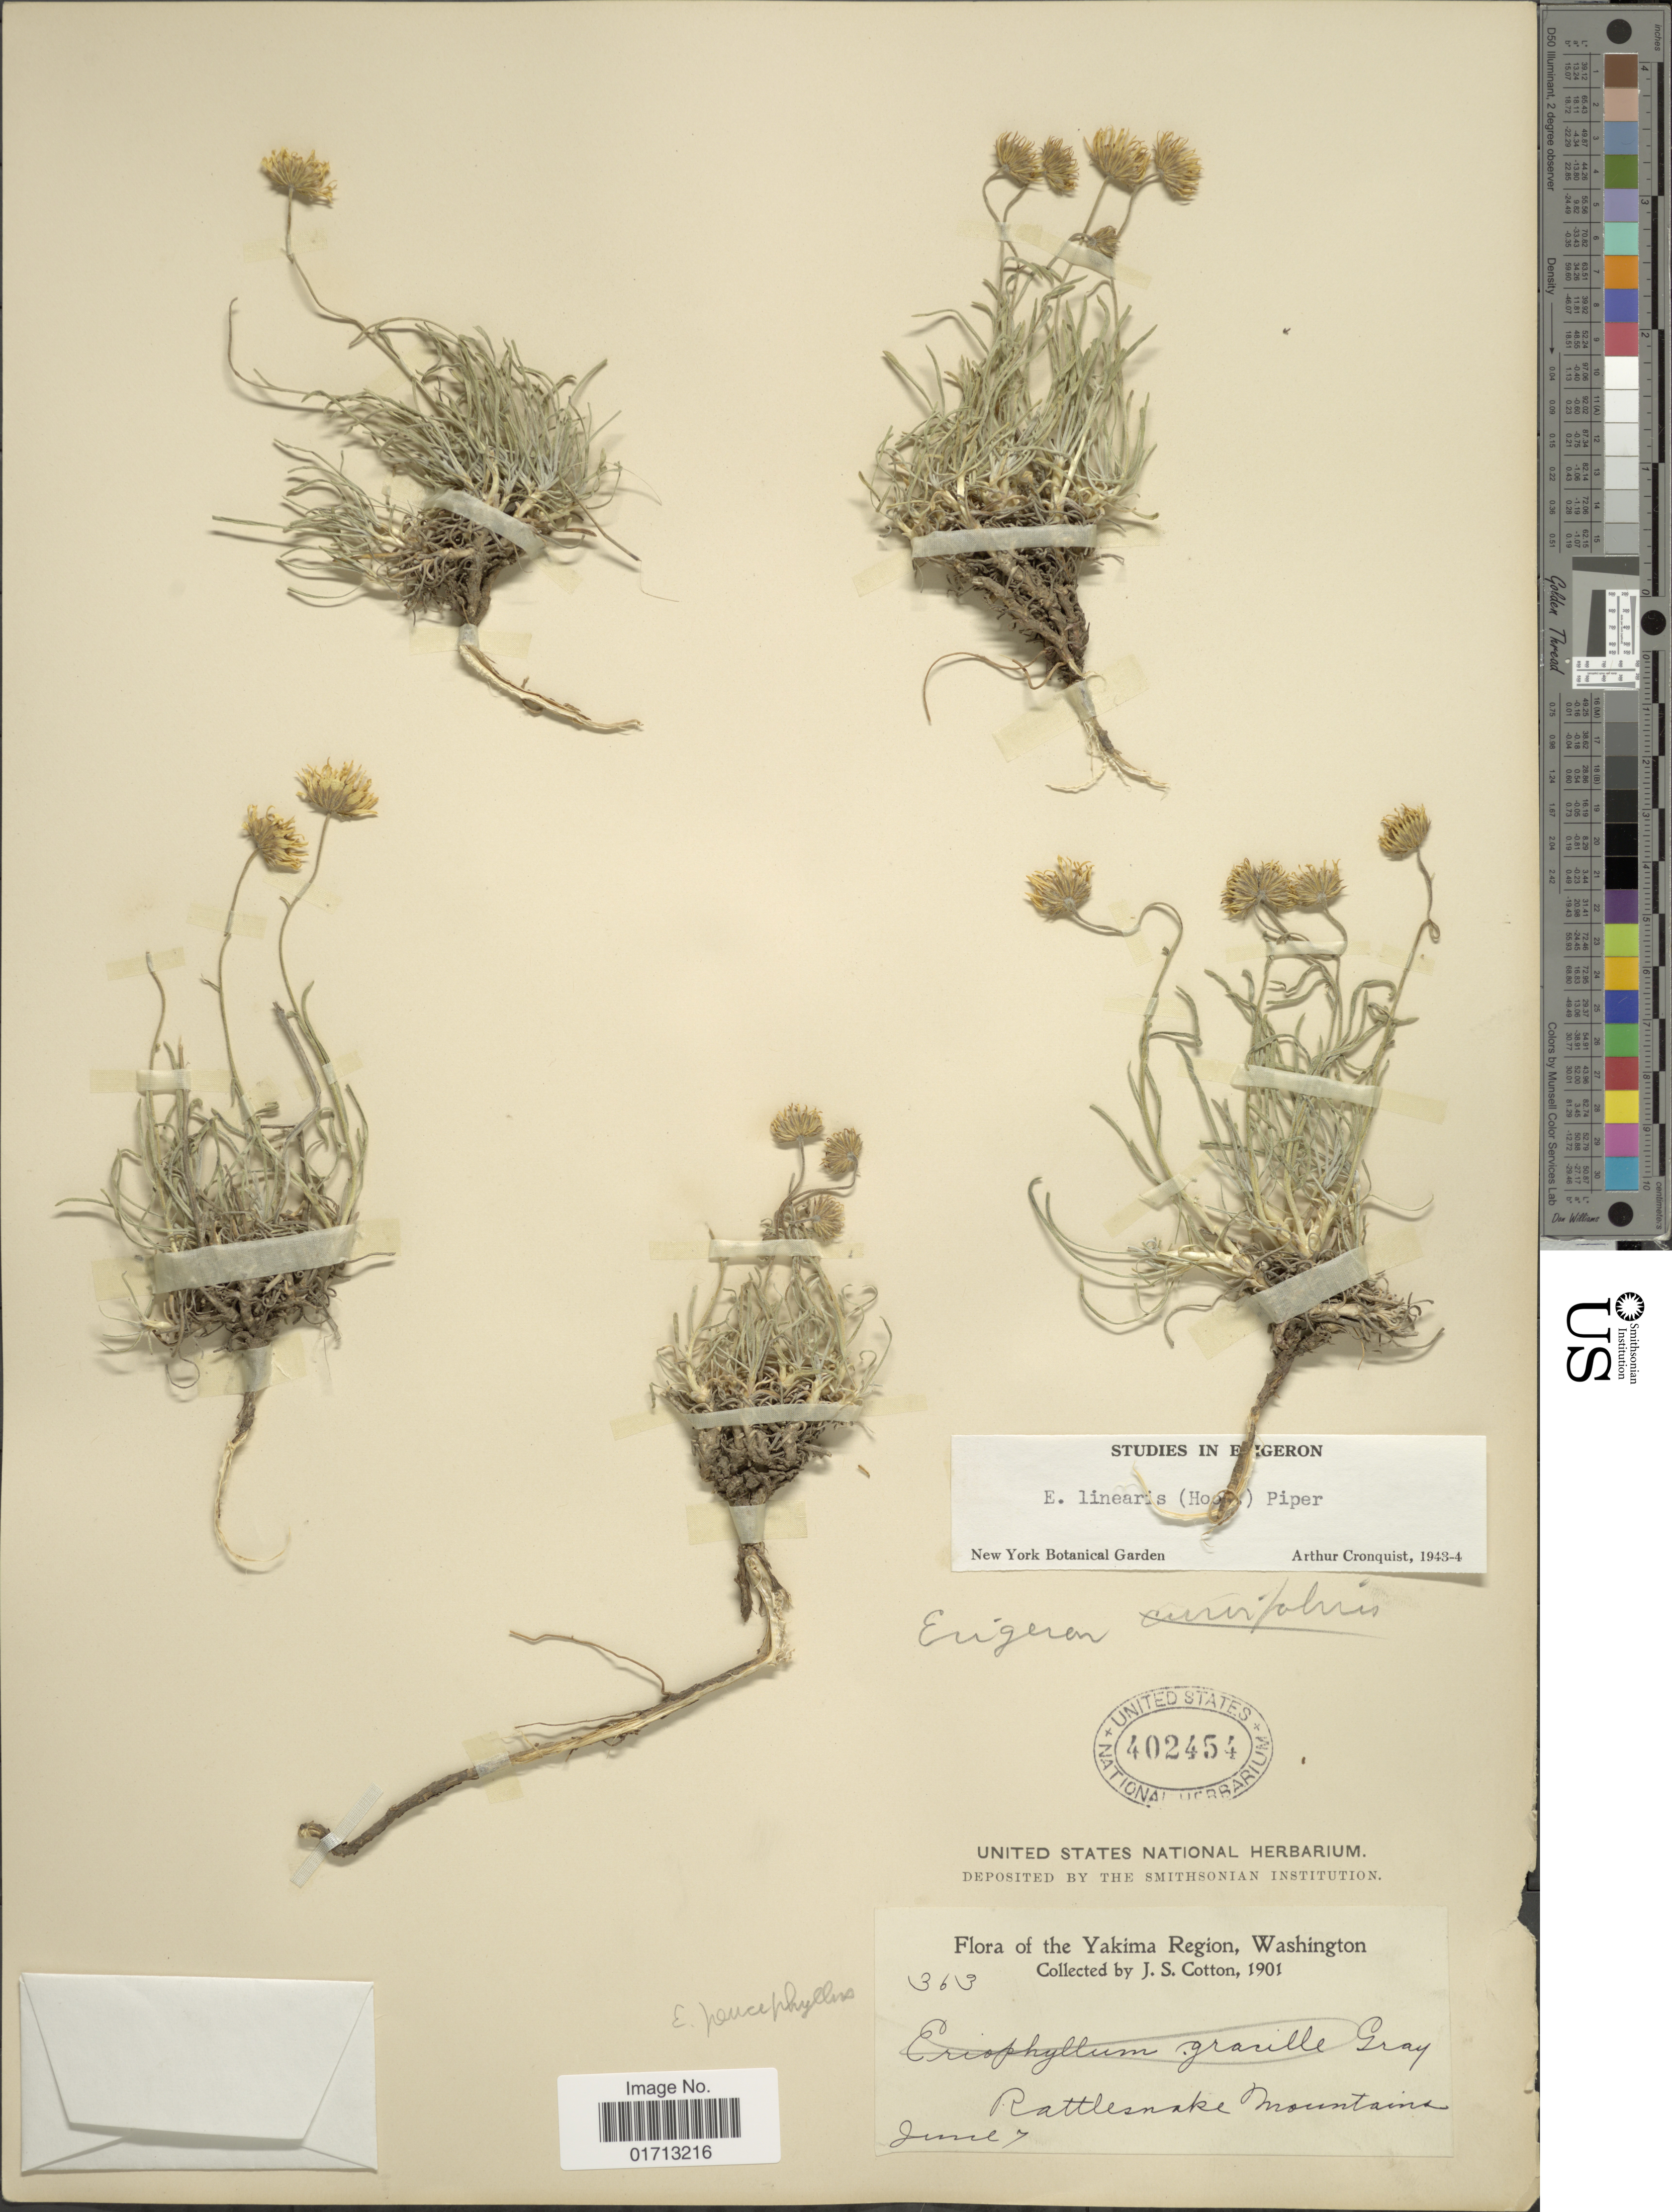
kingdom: Plantae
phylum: Tracheophyta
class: Magnoliopsida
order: Asterales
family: Asteraceae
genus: Erigeron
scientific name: Erigeron linearis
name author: (Hook.) Piper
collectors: J. S. Cotton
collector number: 363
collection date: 1901-06-07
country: United States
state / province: Washington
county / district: Yakima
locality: Yakima Region. Rattlesnake Mountains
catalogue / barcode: US 402454